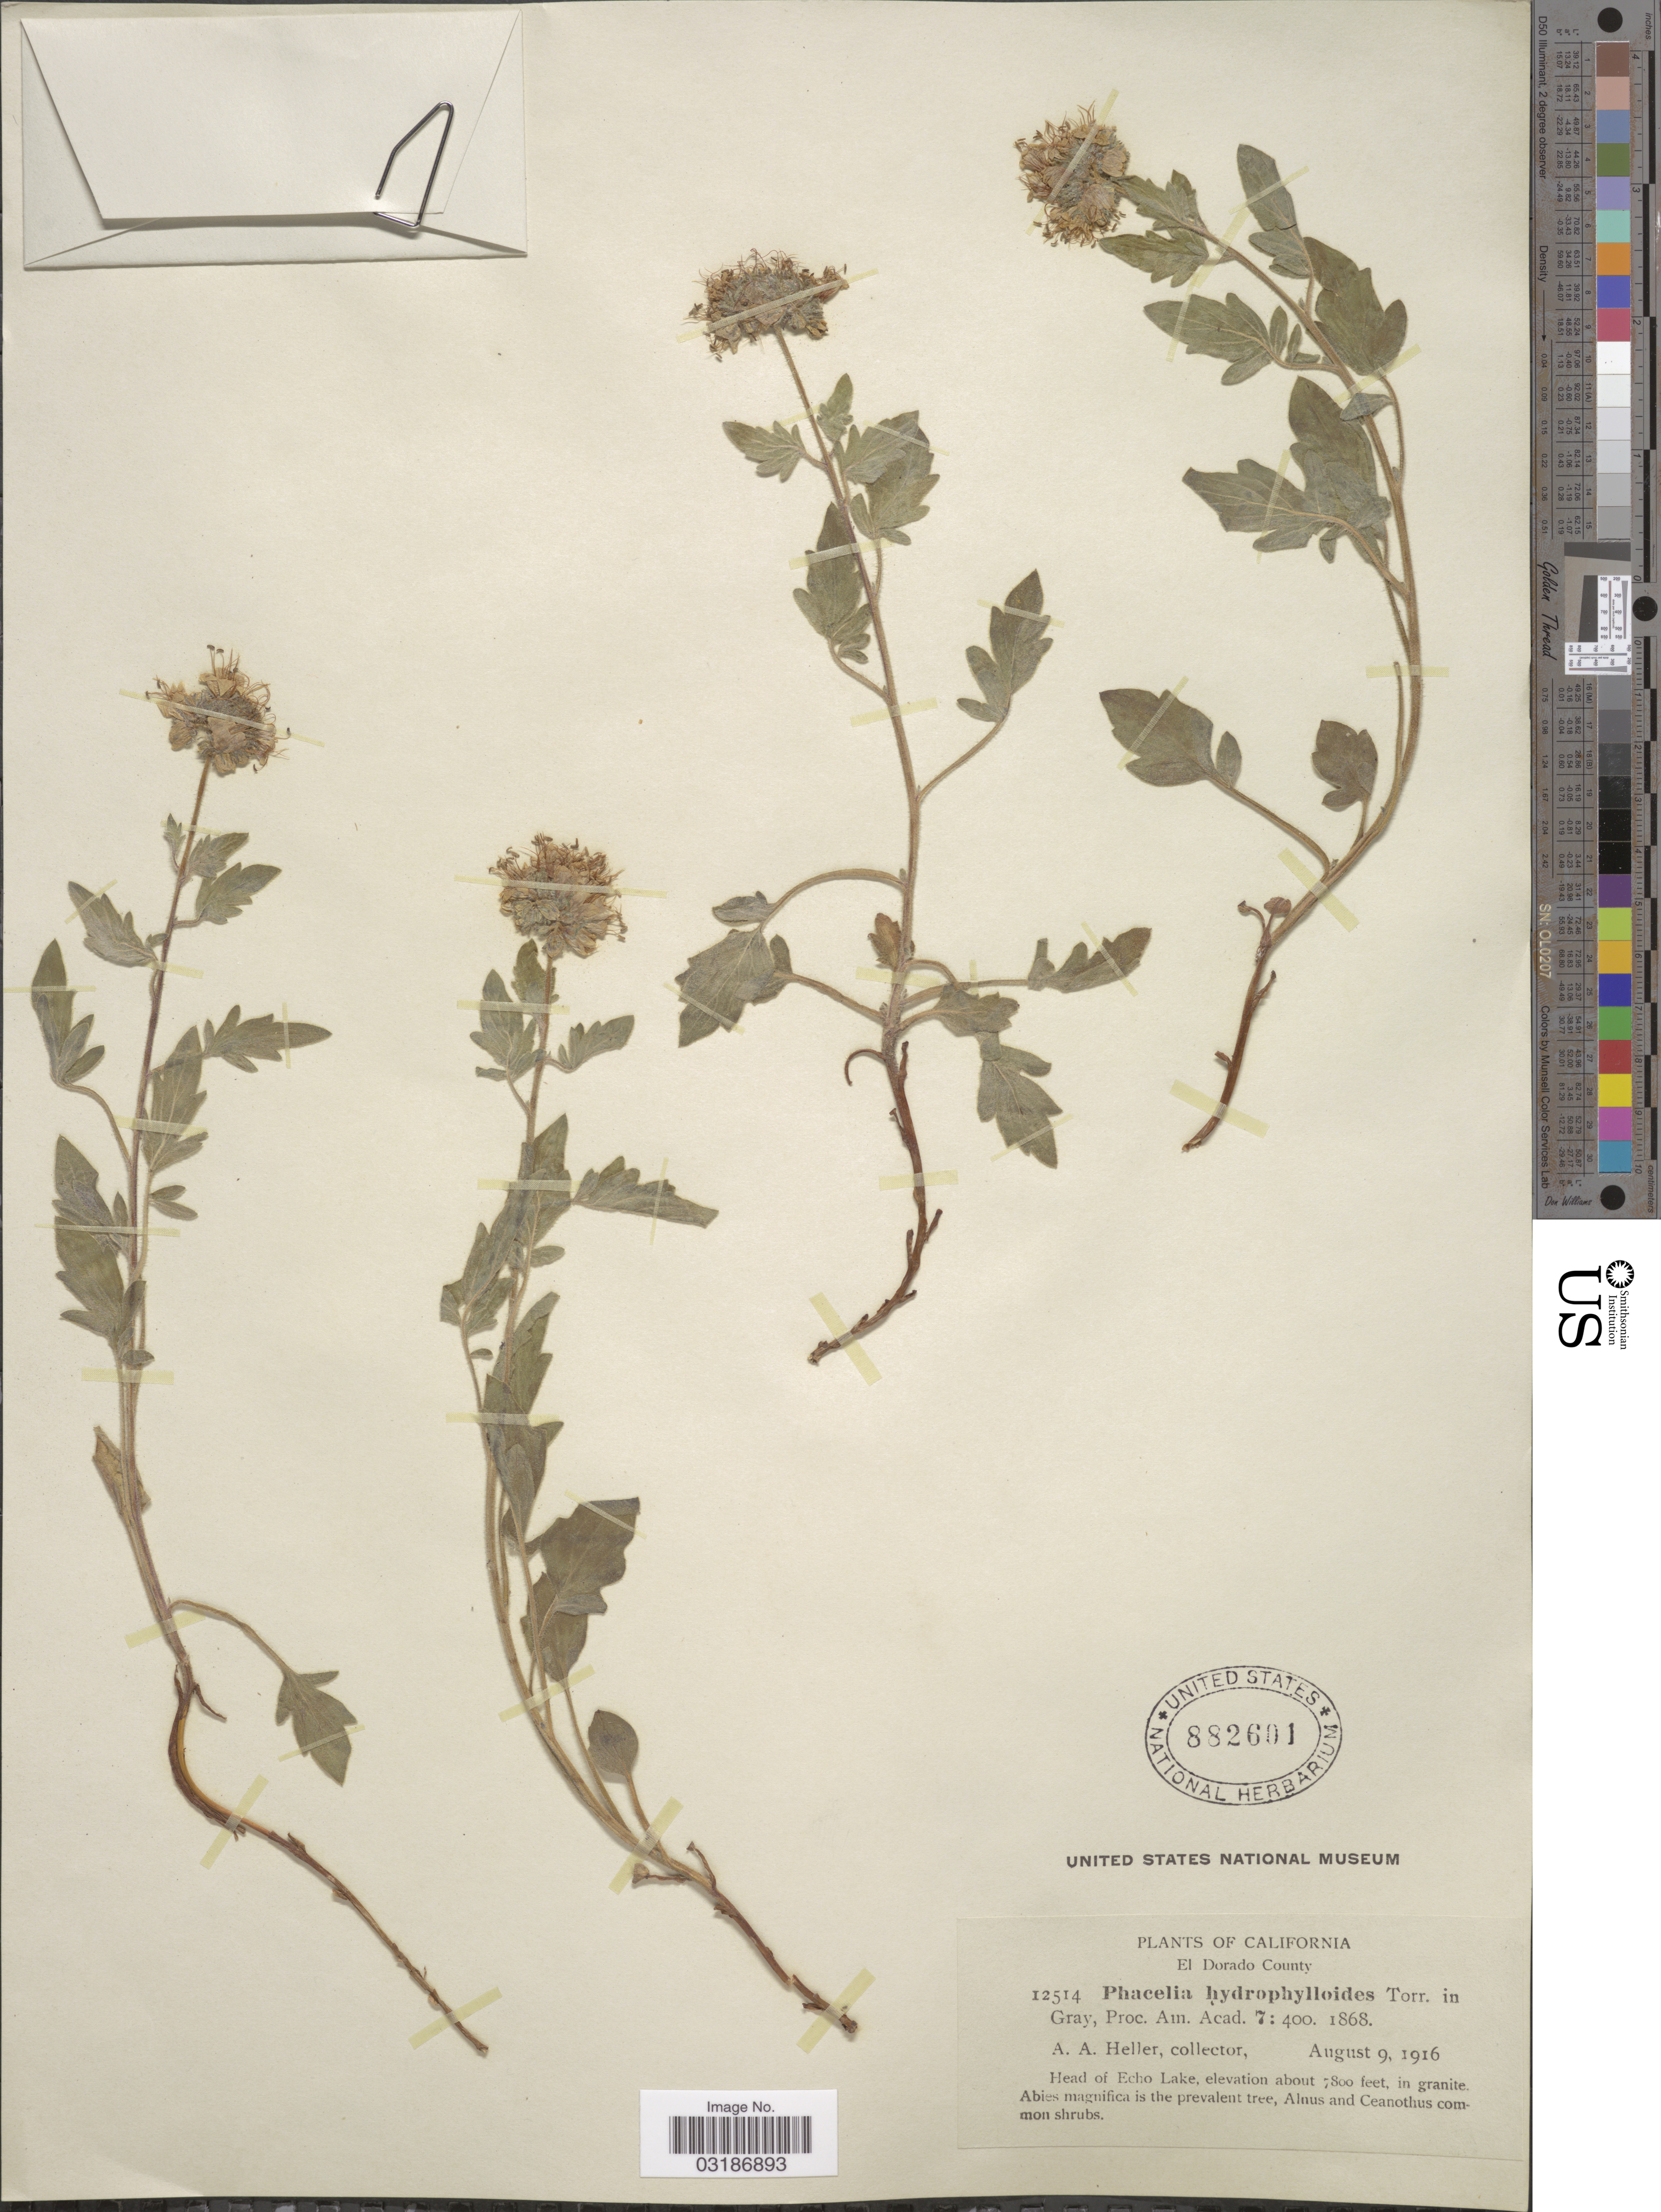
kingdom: Plantae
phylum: Tracheophyta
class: Magnoliopsida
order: Boraginales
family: Hydrophyllaceae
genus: Phacelia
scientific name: Phacelia hydrophylloides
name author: Torr. & A. Gray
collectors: A. A. Heller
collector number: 12514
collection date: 1916-08-09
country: United States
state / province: California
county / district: El Dorado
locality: El Dorado County. Head of Echo Lake.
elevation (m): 2377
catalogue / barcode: US 882601